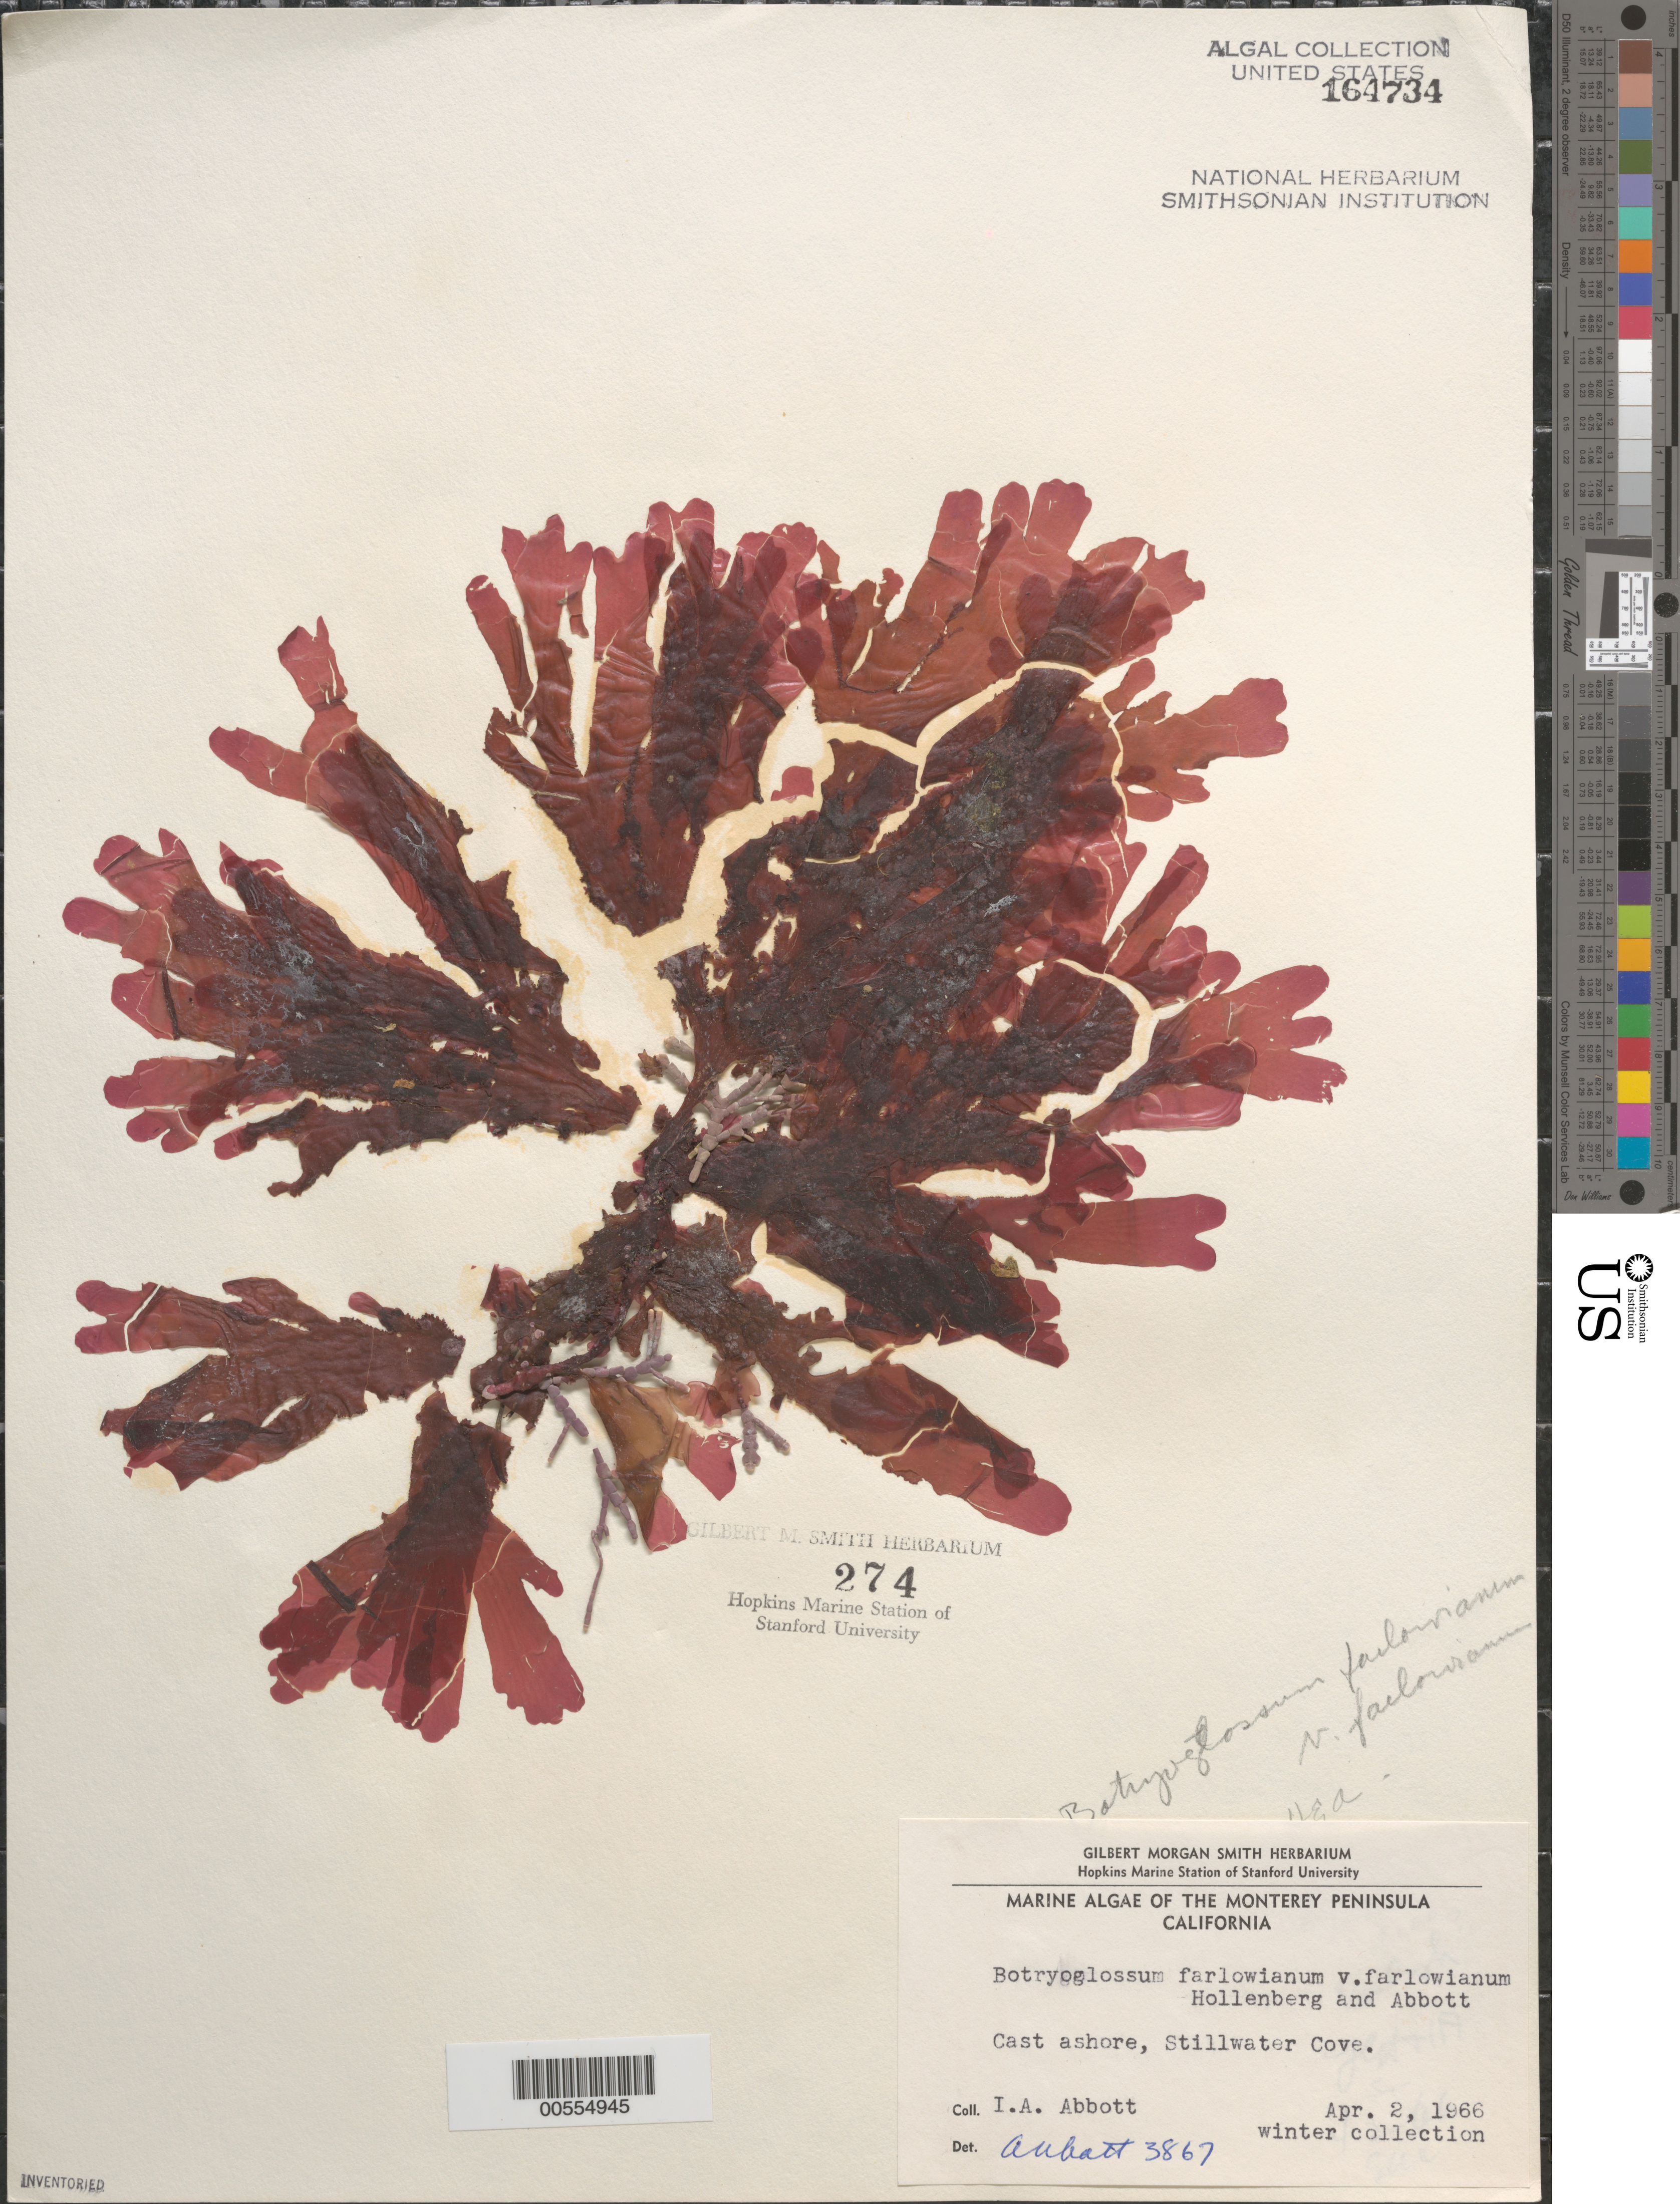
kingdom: Plantae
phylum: Rhodophyta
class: Florideophyceae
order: Ceramiales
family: Delesseriaceae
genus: Botryoglossum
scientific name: Botryoglossum farlowianum var. farlowianum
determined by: Abbott, Isabella A.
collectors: I. A. Abbott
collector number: IAA 3867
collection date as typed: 02 Apr 1966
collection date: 1966-04-02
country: United States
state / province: California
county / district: Monterey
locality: Stillwater Cove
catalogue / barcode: US 164734